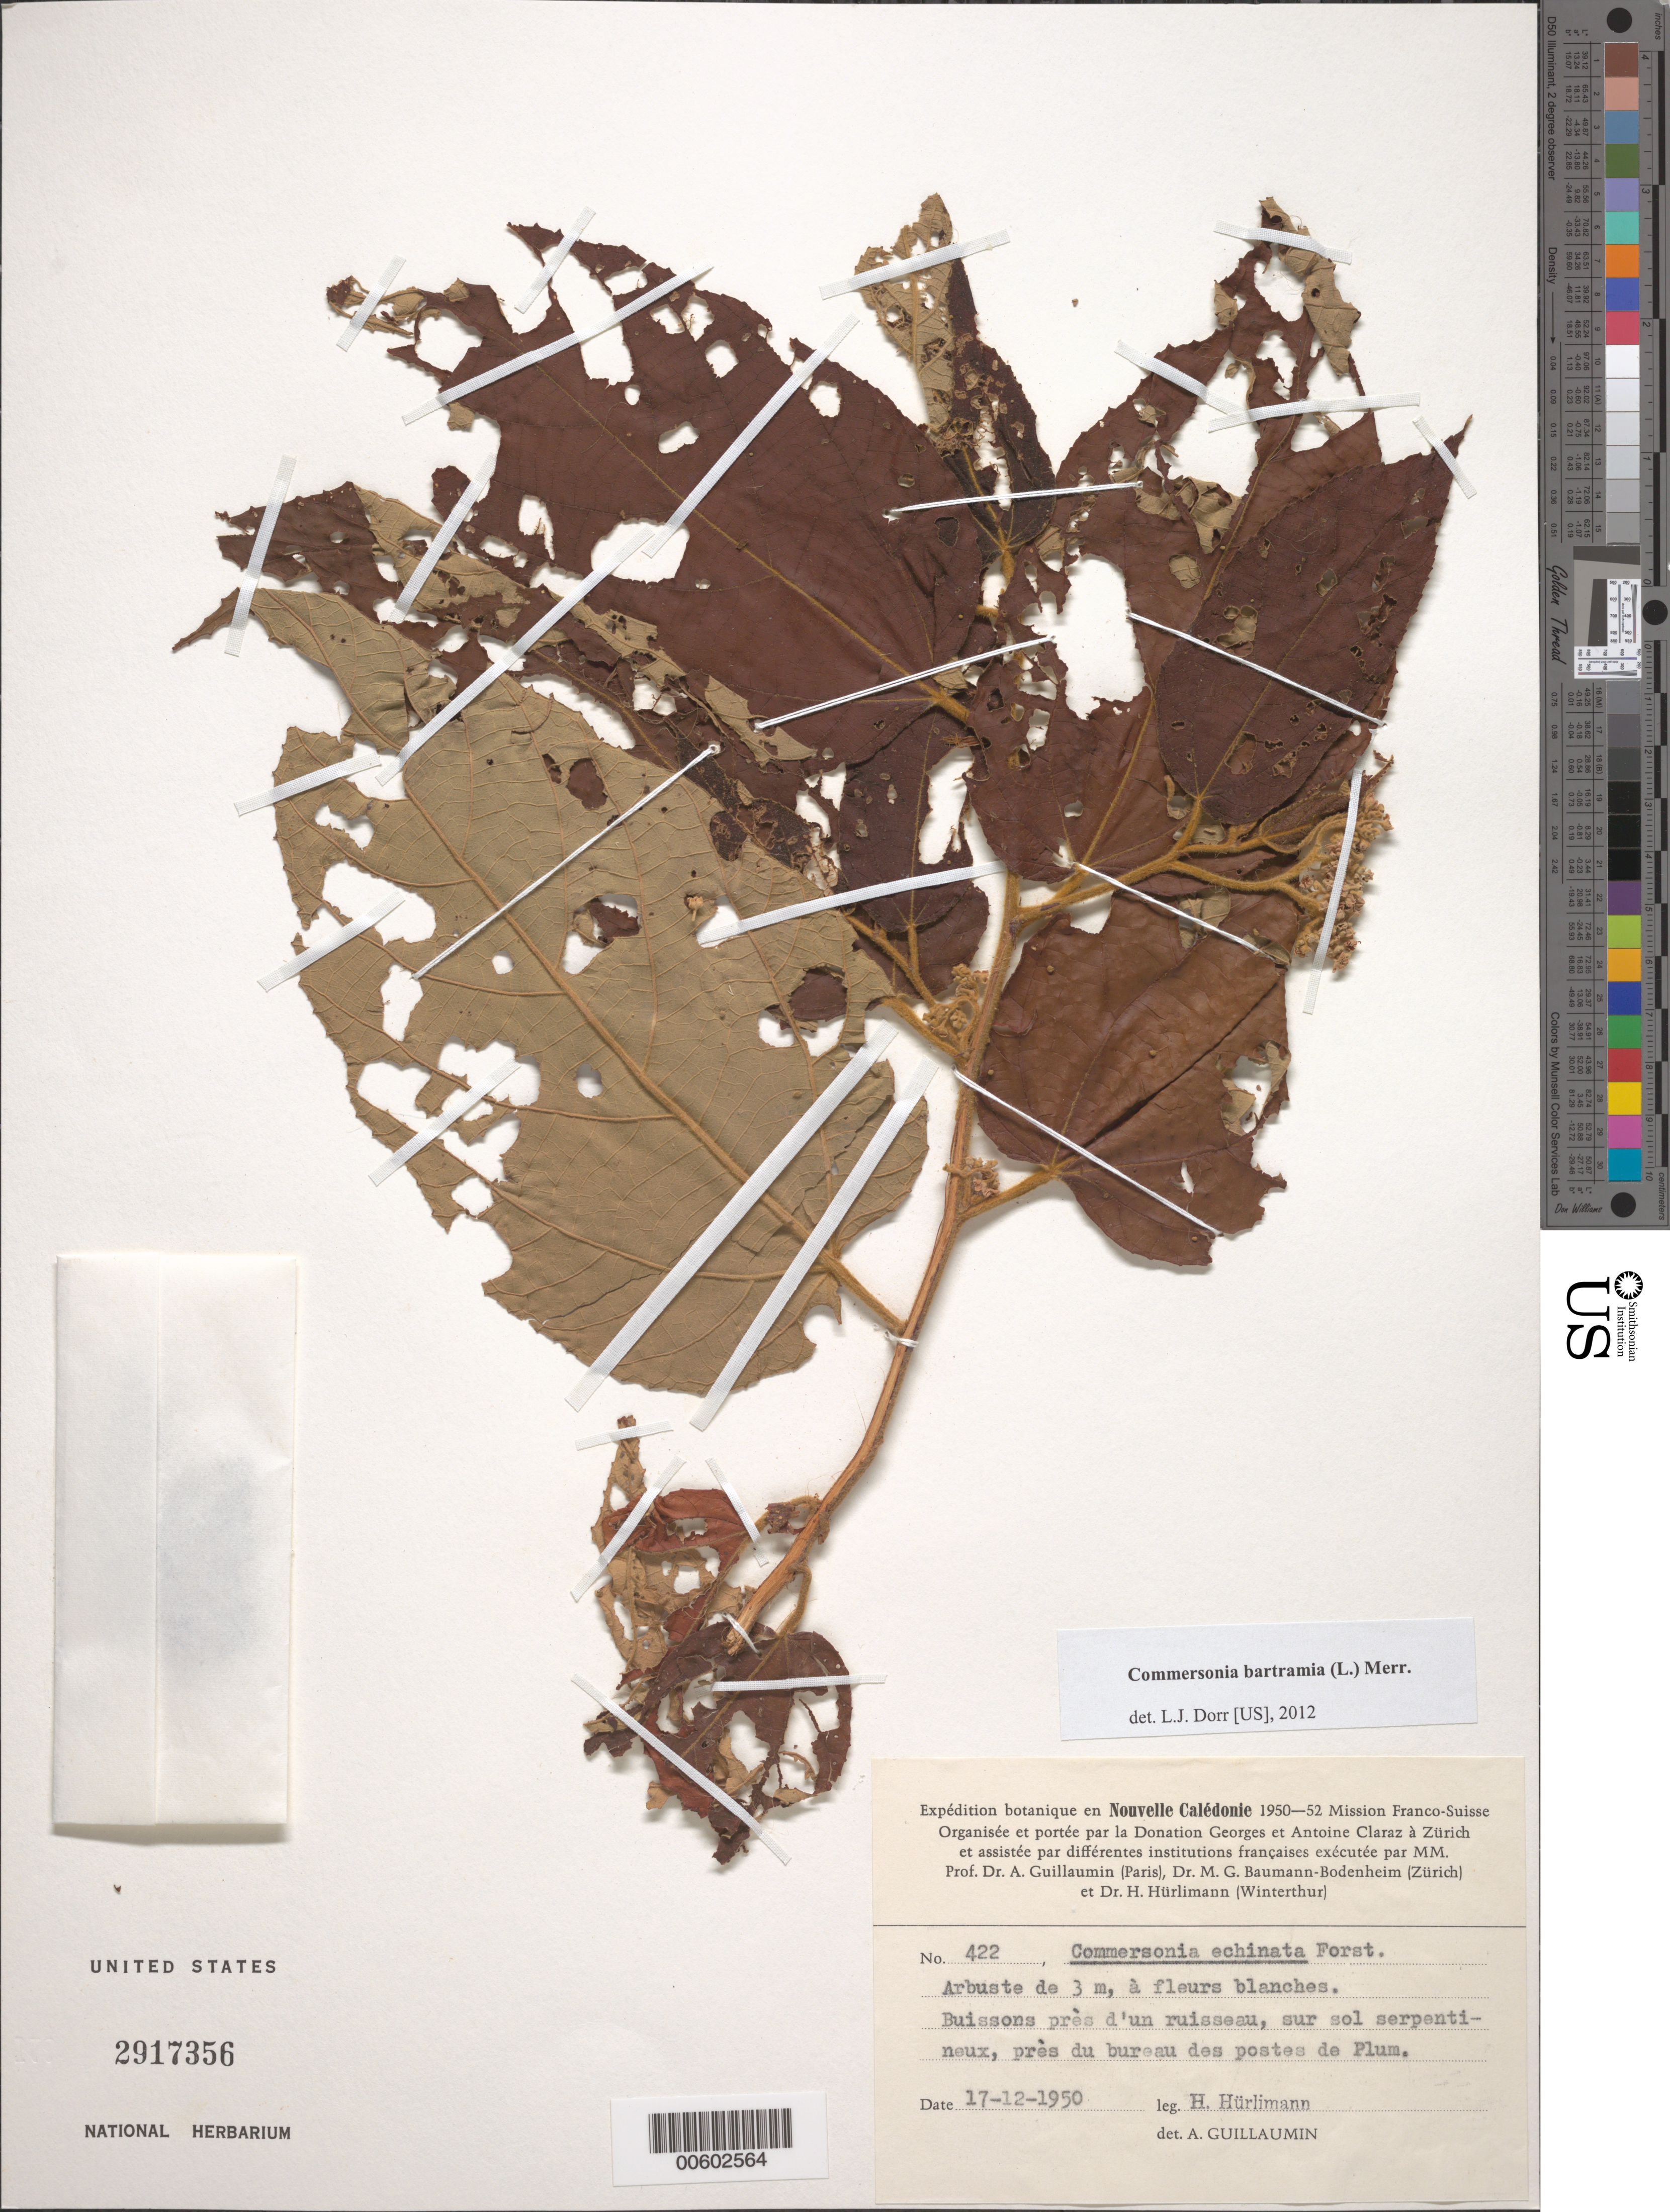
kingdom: Plantae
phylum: Tracheophyta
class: Magnoliopsida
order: Malvales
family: Malvaceae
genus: Commersonia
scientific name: Commersonia bartramia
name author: (L.) Merr.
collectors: H. Hürlimann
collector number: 422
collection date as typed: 17 Dec 1950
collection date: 1950-12-17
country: New Caledonia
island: New Caledonia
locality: Buissons près d'un ruisseau, sur sol serpentineux, près du bureau des postes de Plum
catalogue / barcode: US 2917356